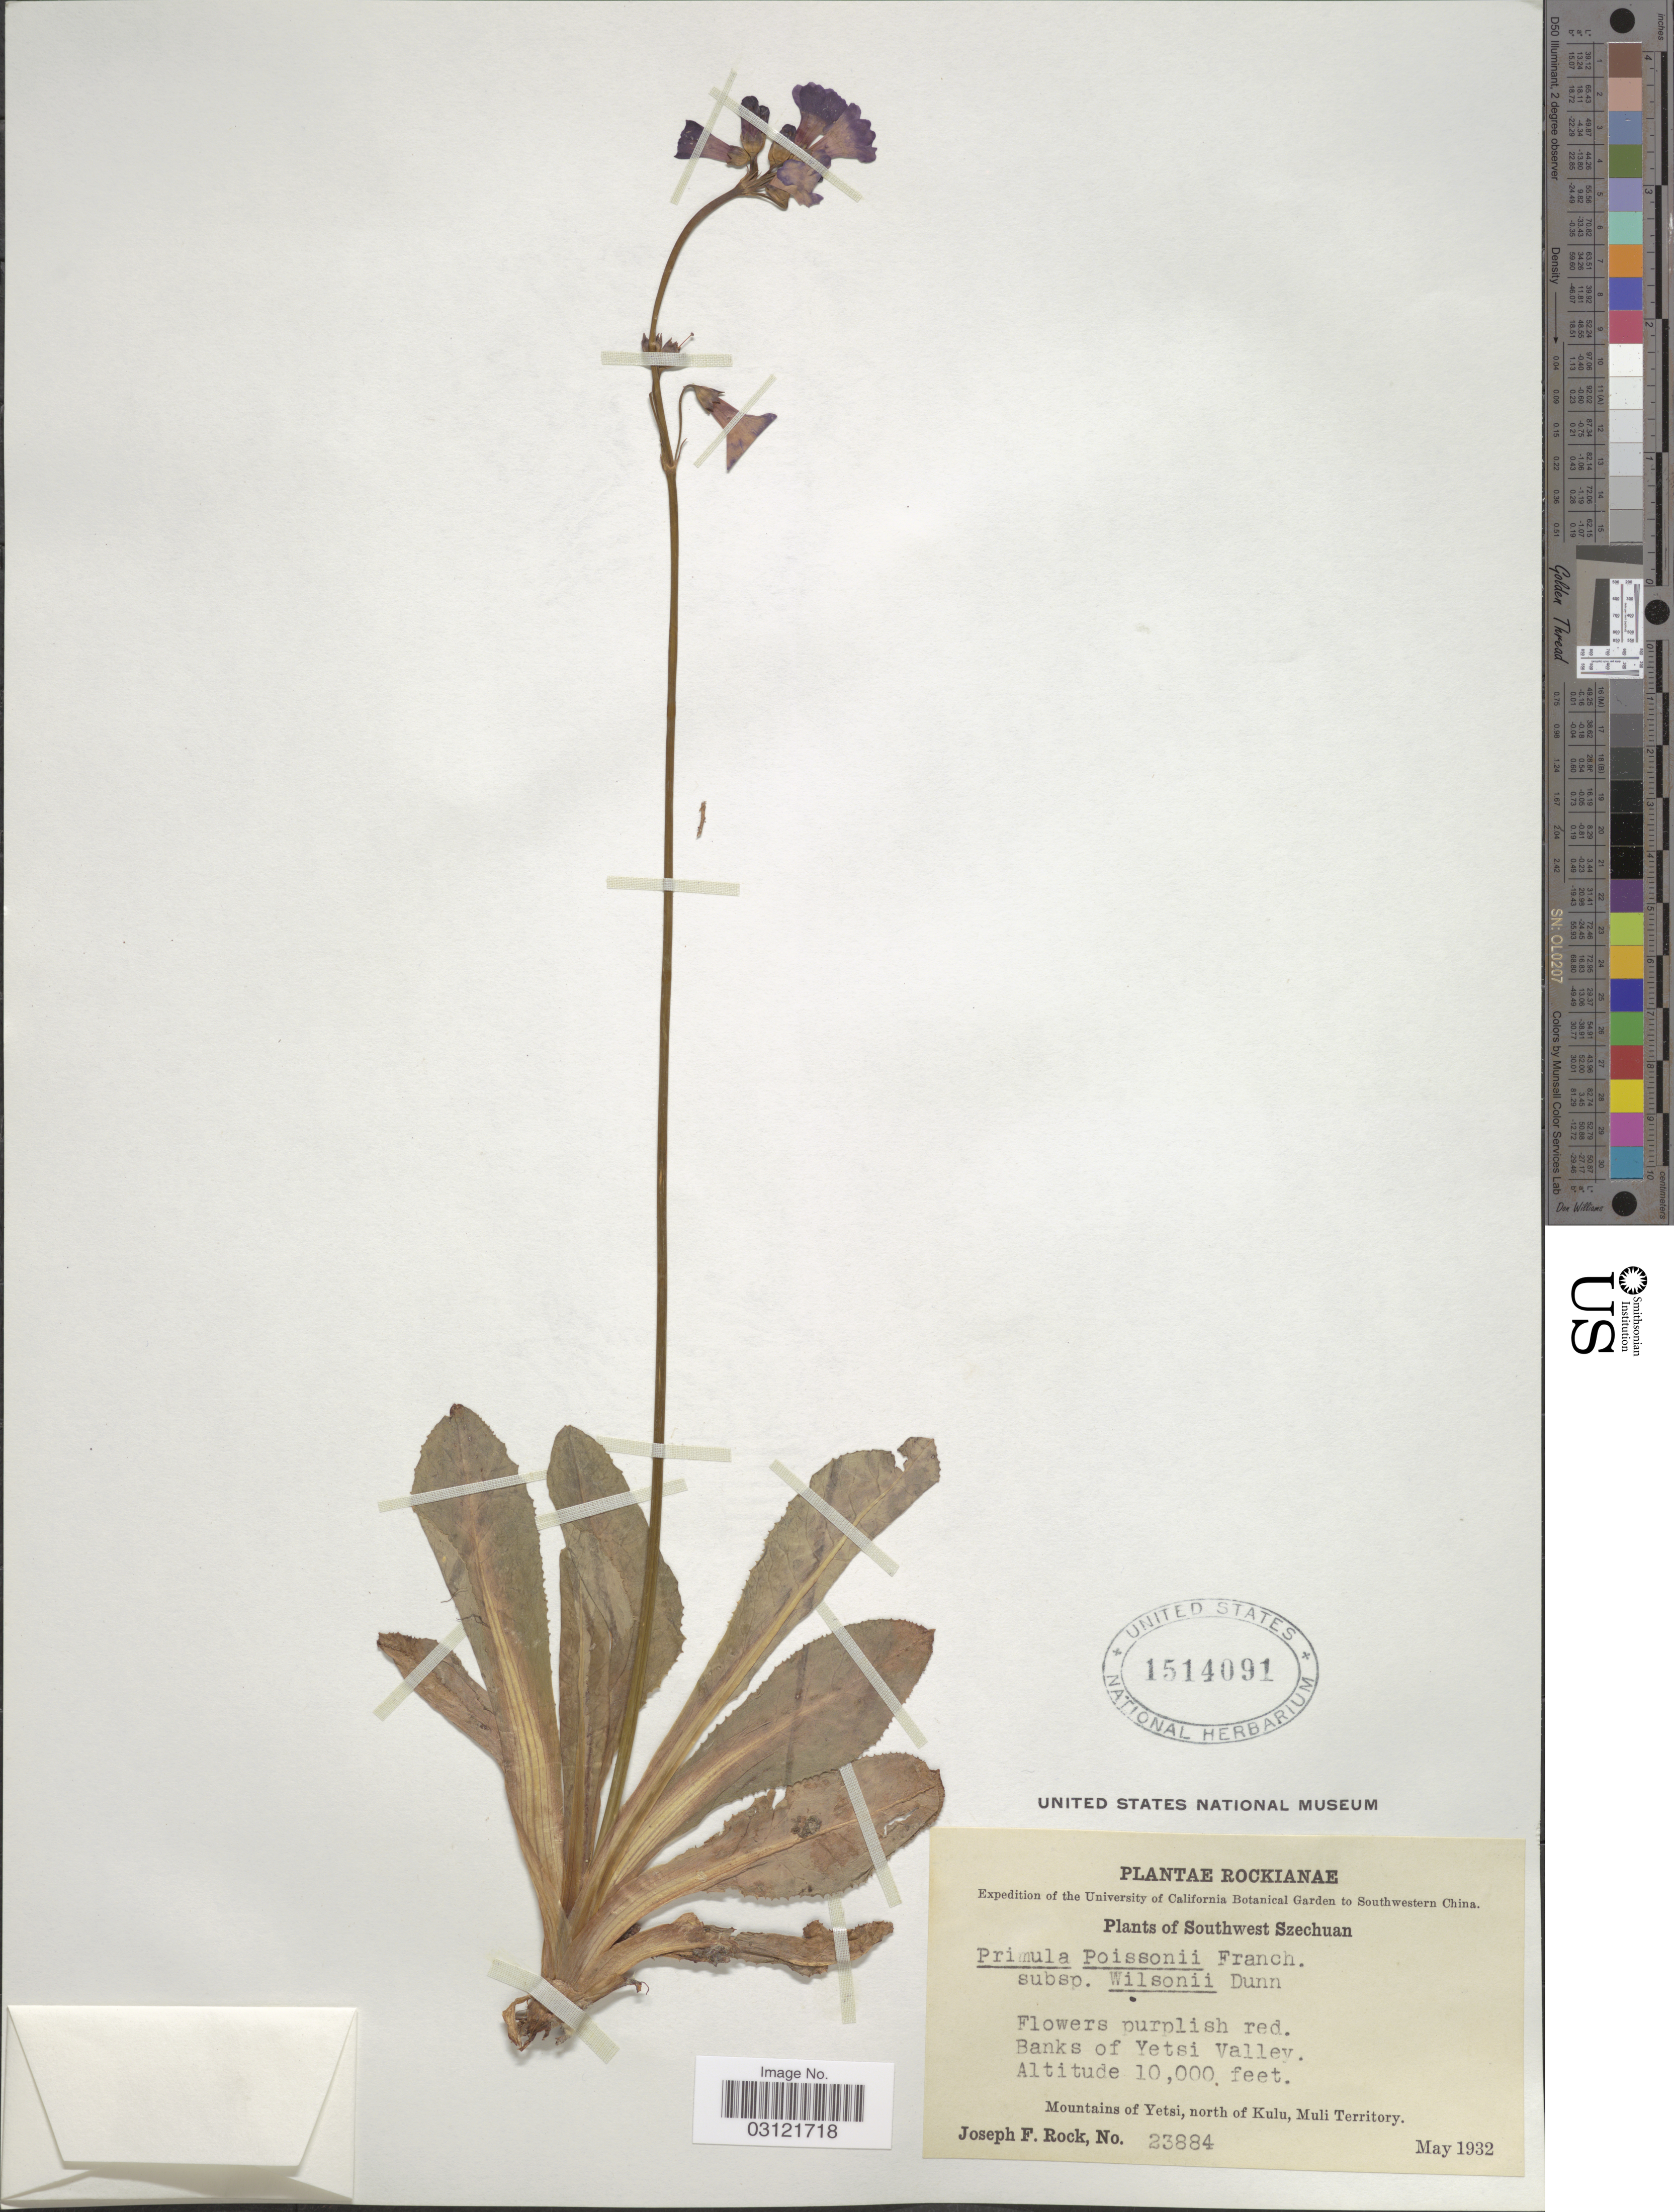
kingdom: Plantae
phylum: Tracheophyta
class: Magnoliopsida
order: Ericales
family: Primulaceae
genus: Primula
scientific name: Primula poissonii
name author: Franch.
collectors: J. F. Rock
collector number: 23884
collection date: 1932-05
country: China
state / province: Sichuan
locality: Southwestern China. Southwest Szechuan. Banks of Yetsi Valley. Mountains of Yetsi, north of Kulu, Muli Territory.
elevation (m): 3048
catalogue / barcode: US 1514091